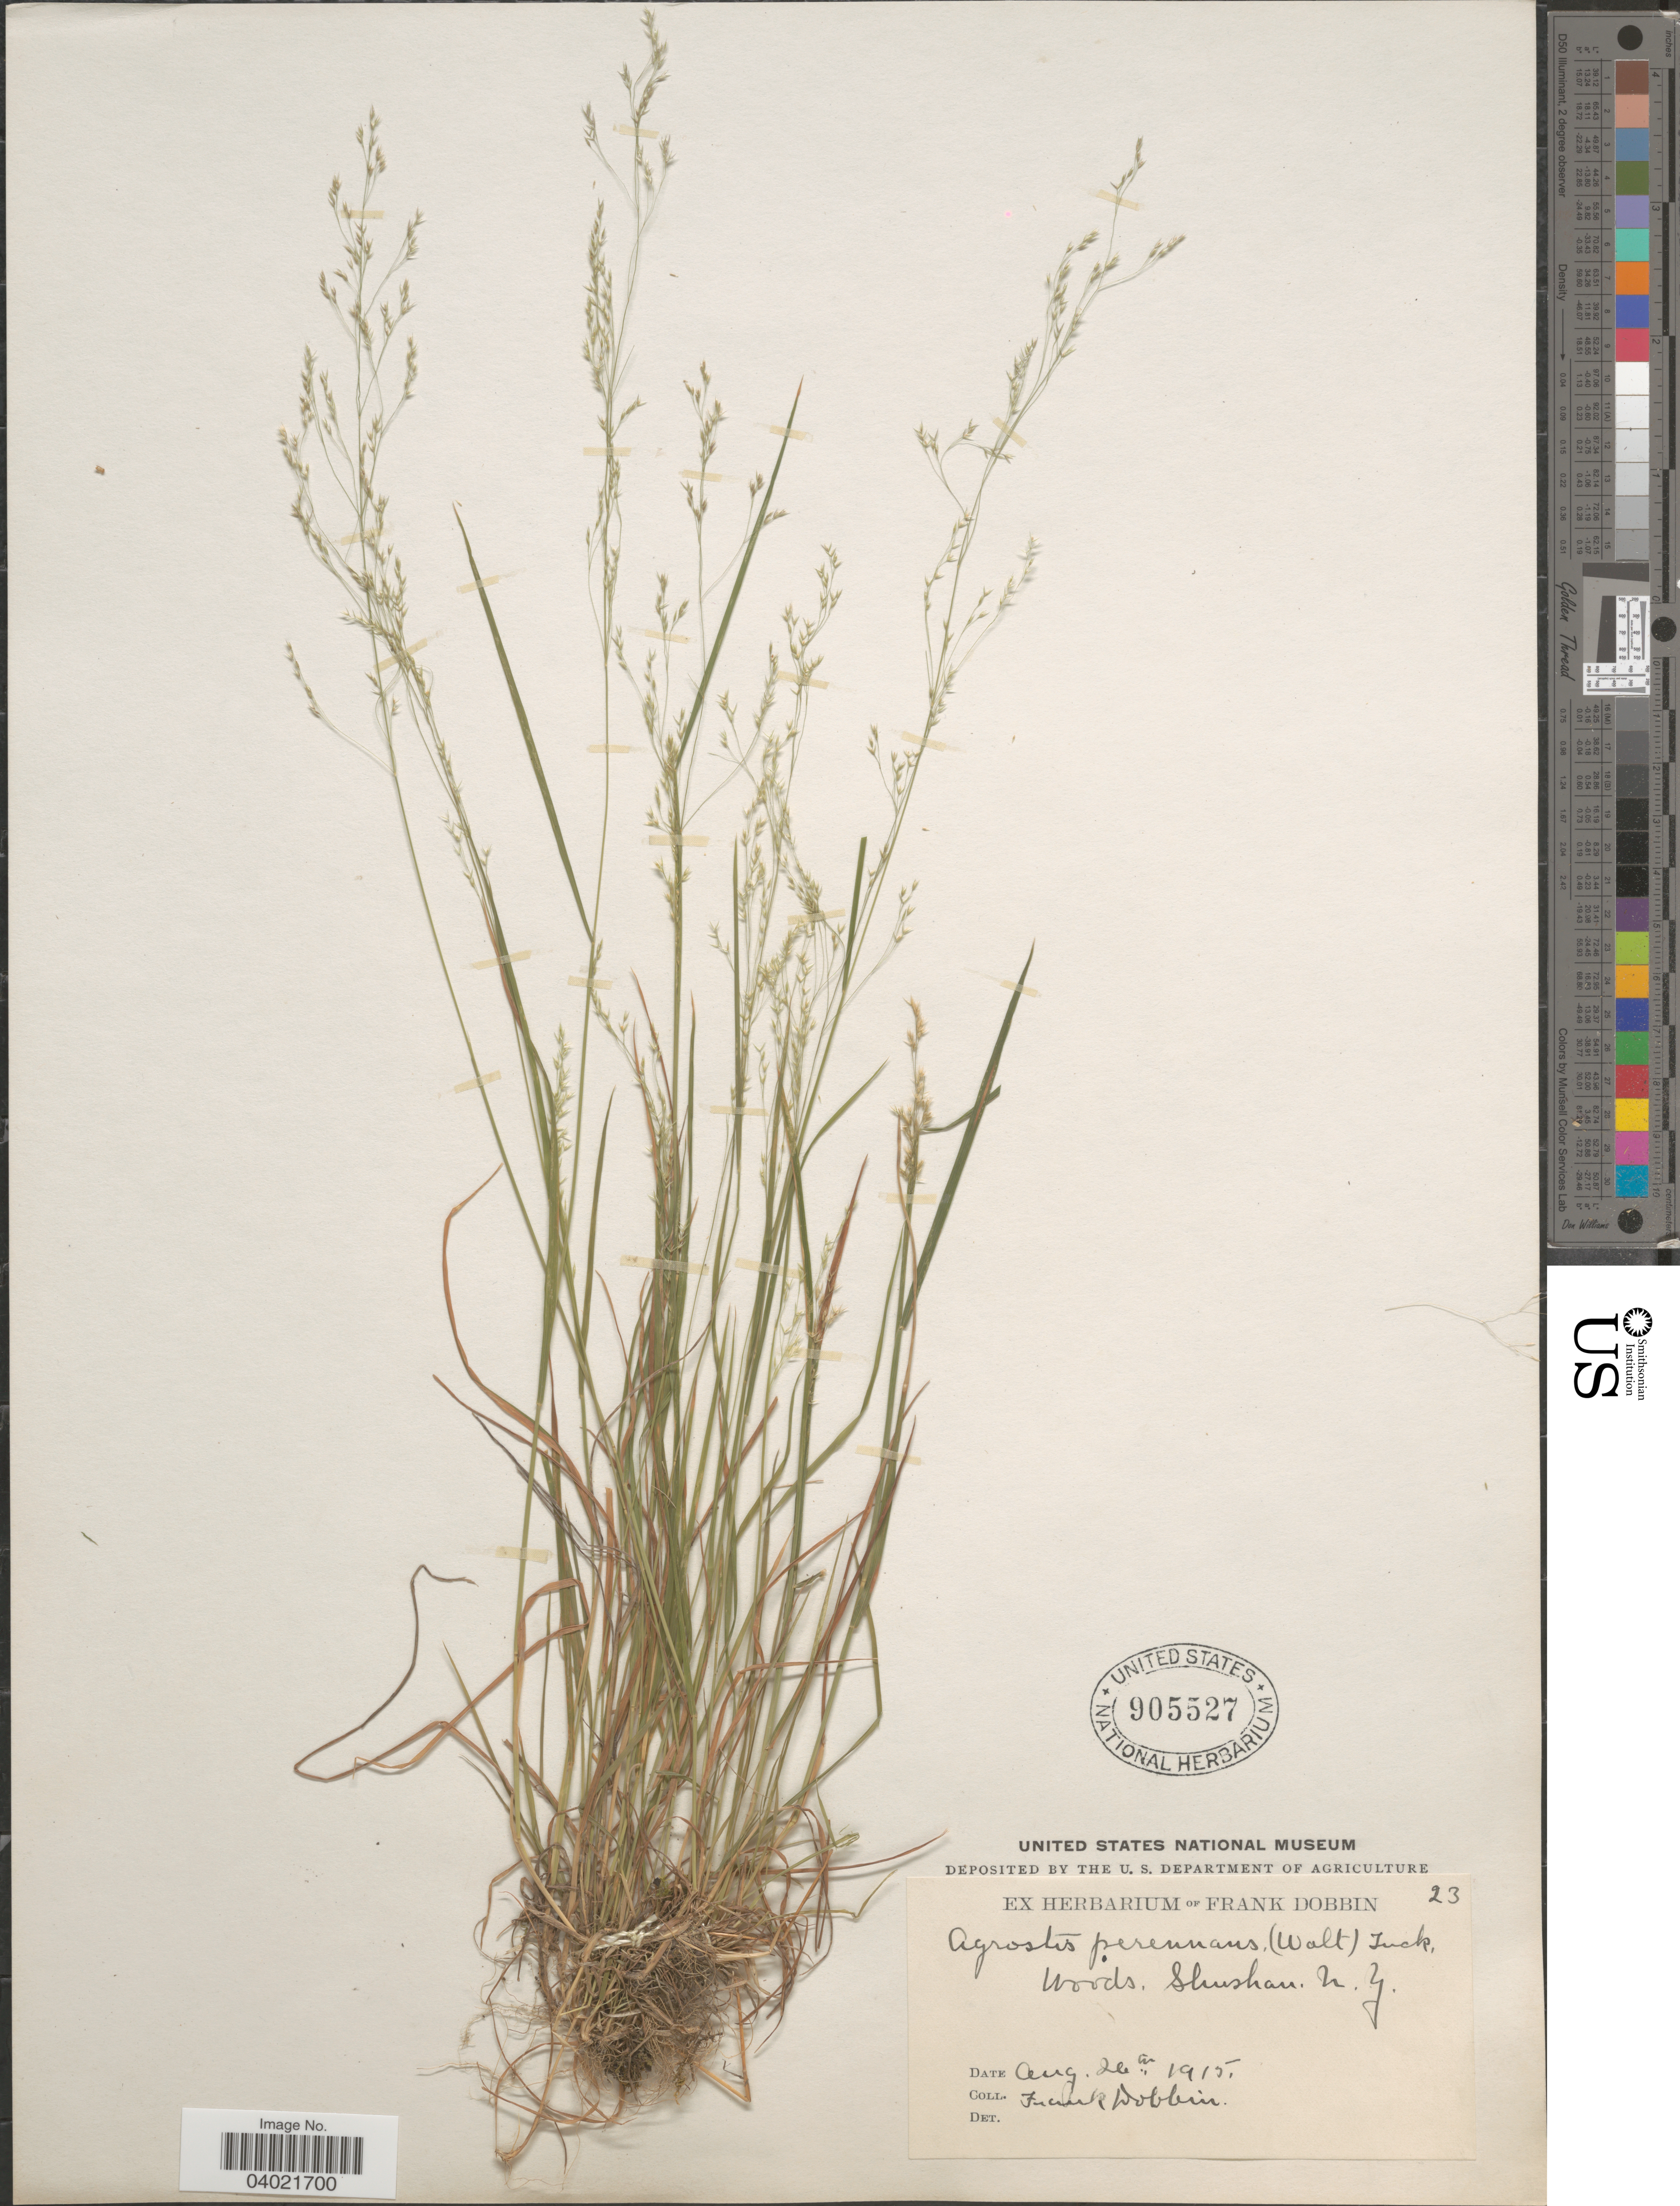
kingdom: Plantae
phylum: Tracheophyta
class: Liliopsida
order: Poales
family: Poaceae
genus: Agrostis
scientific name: Agrostis perennans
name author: (Walter) Tuck.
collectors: F. Dobbin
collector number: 23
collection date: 1915-08-26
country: United States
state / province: New York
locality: Shushan.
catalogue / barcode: US 905527